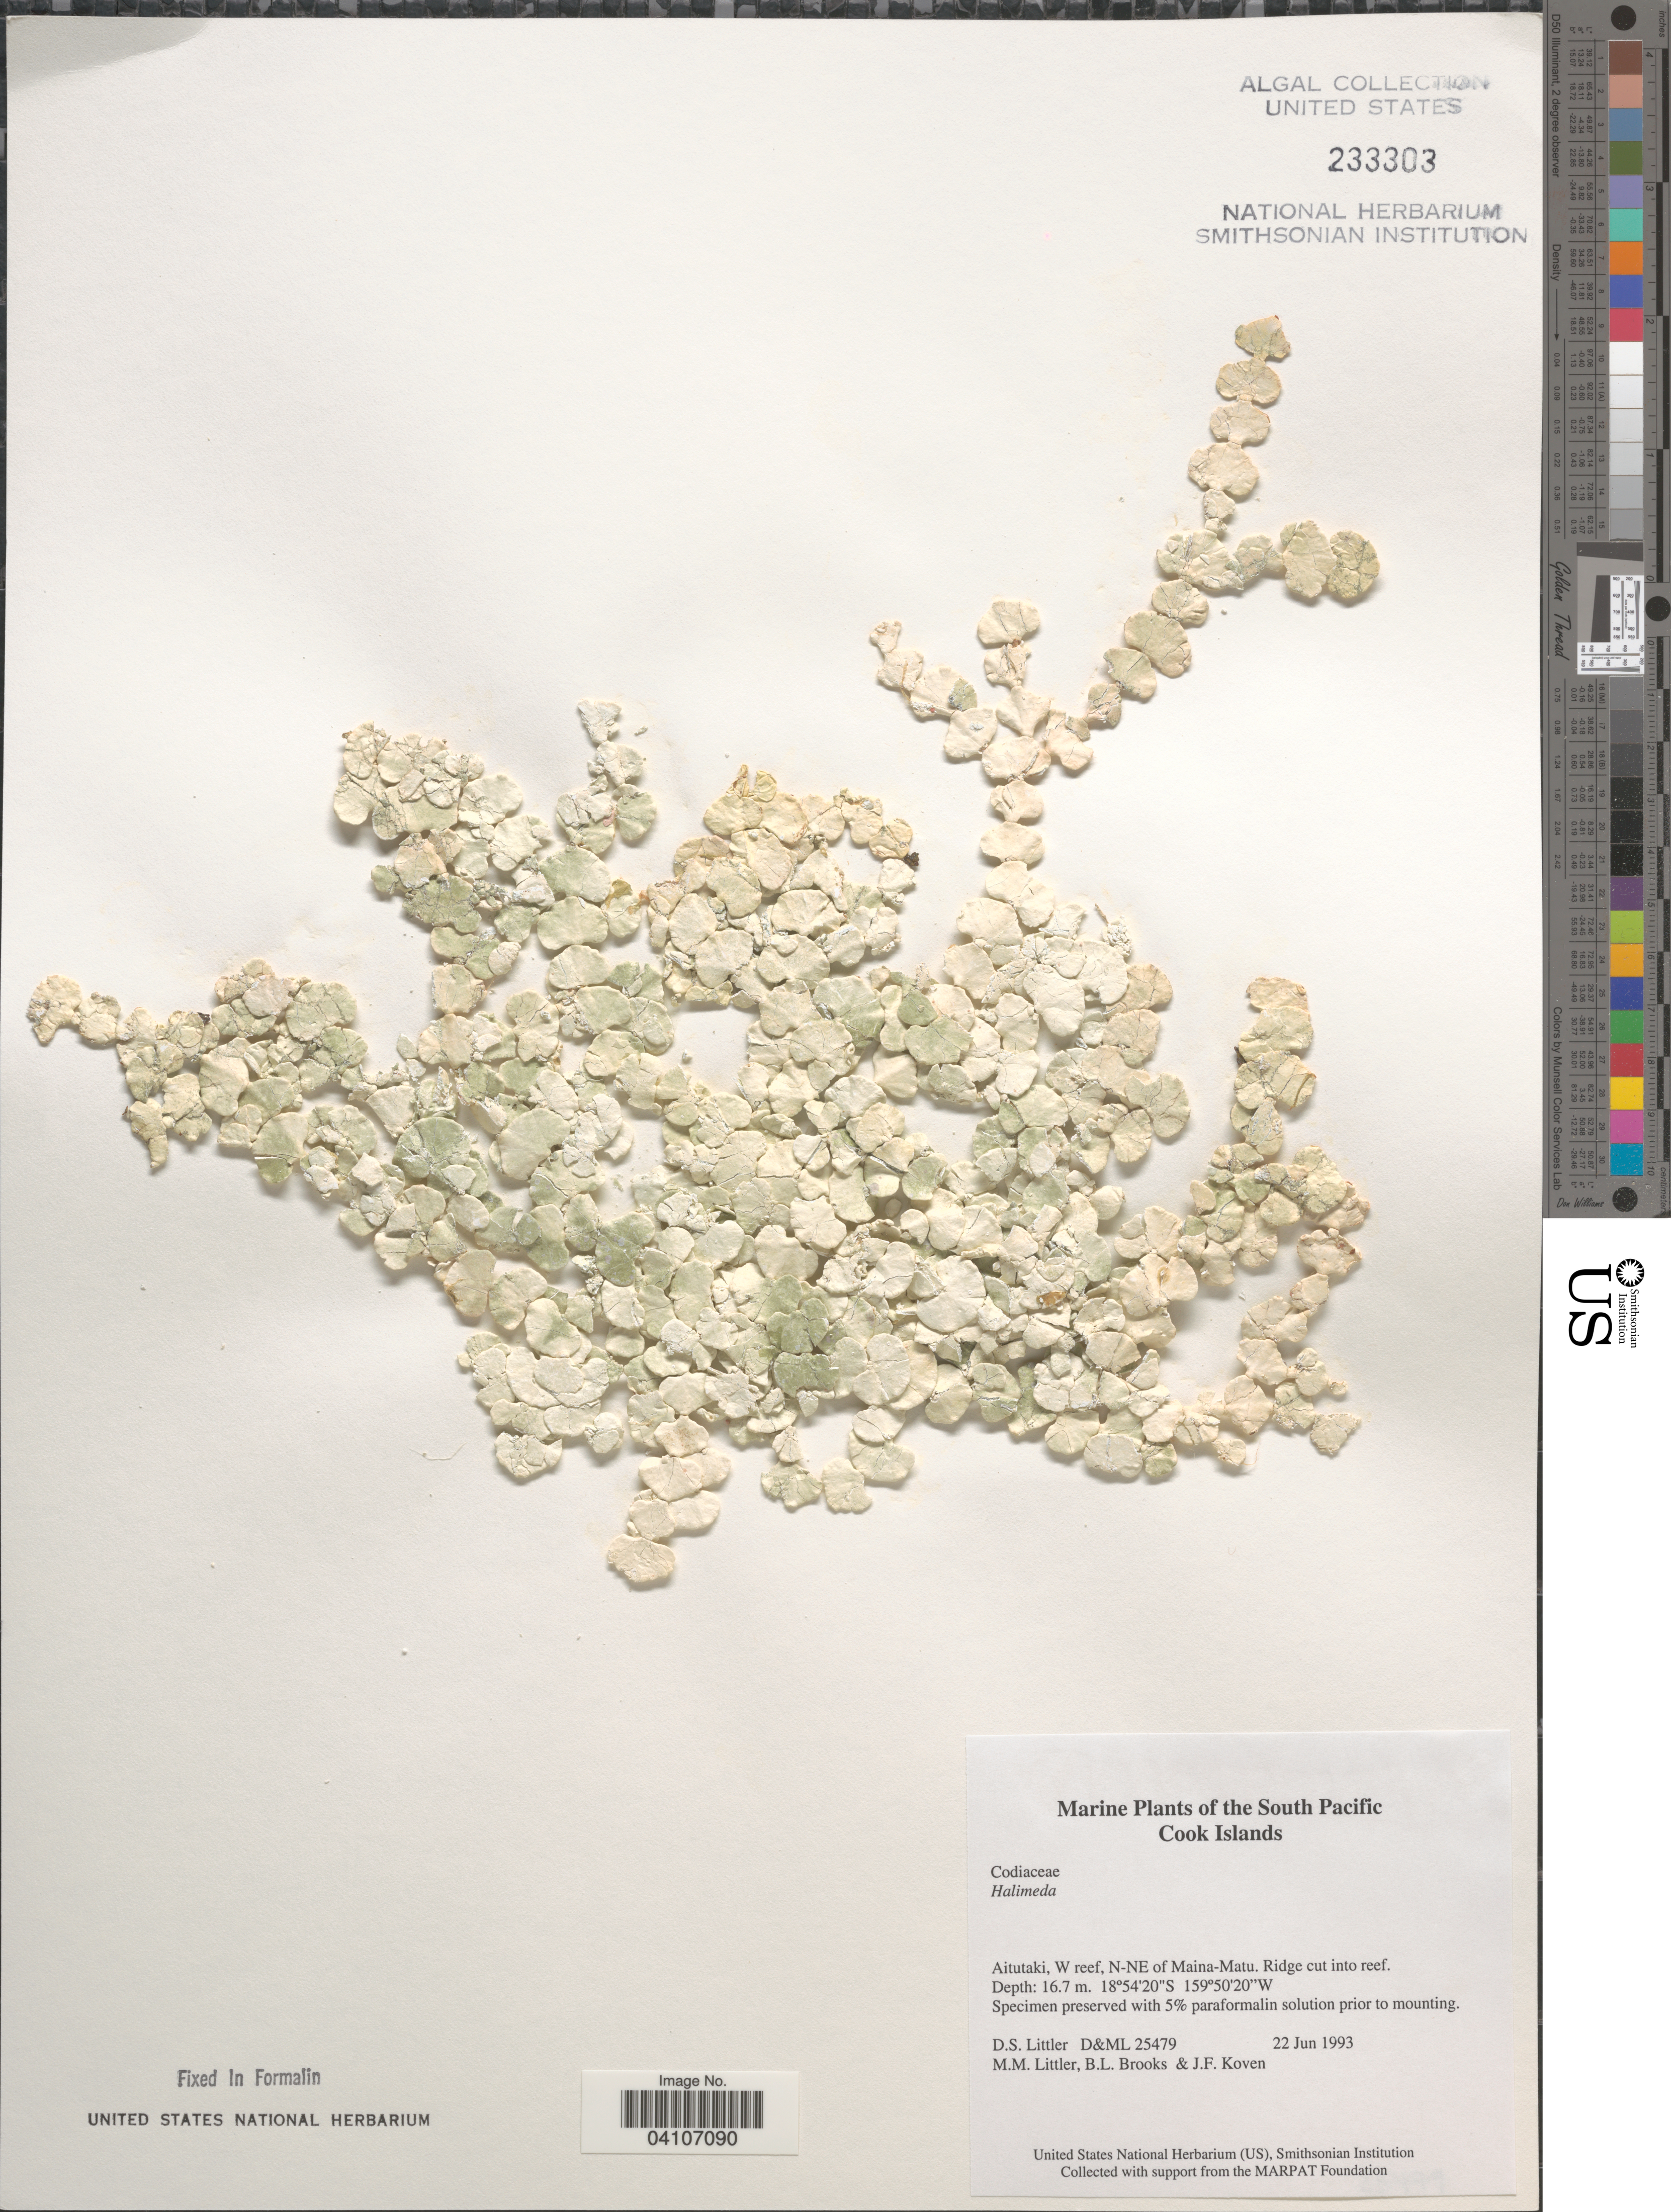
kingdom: Plantae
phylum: Chlorophyta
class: Ulvophyceae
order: Bryopsidales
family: Halimedaceae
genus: Halimeda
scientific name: Halimeda sp.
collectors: D. S. Littler, B. Brooks & J. Koven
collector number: D&ML25479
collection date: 1993-06-22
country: Cook Islands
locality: Aitutaki, W reef, N-NE of Maina-Matu. Ridge cut into reef.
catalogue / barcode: US 233303